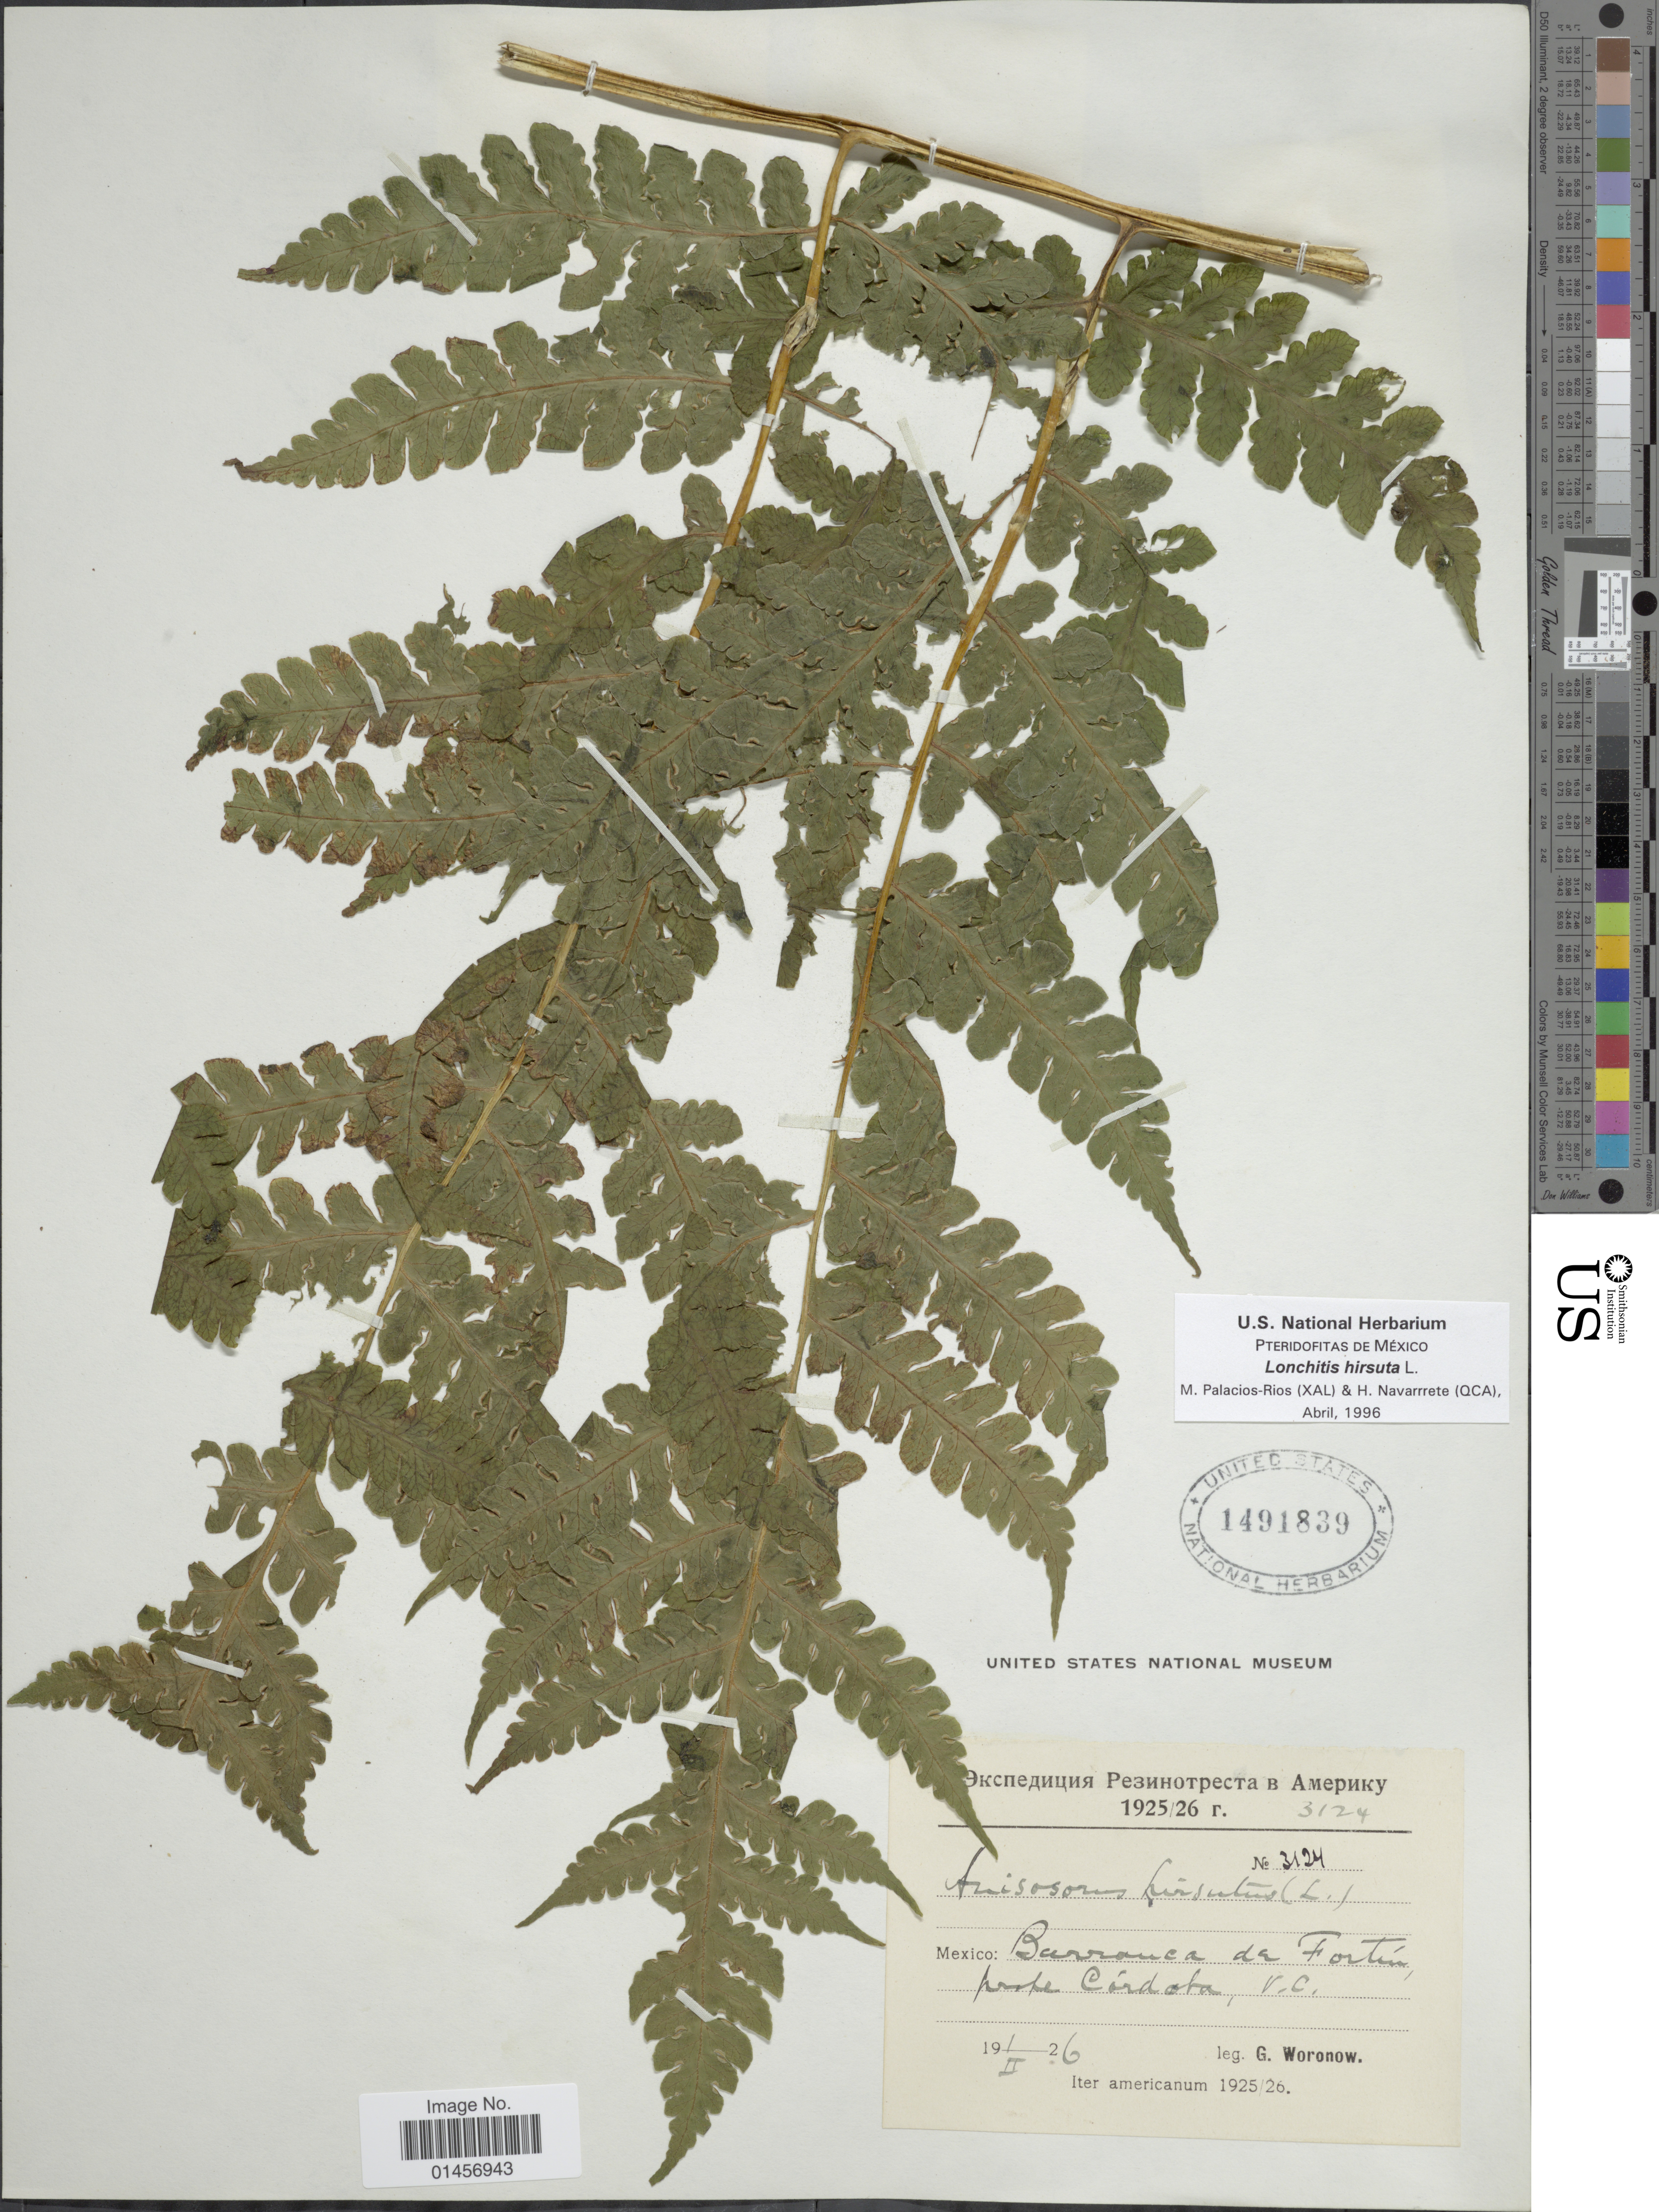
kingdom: Plantae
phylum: Tracheophyta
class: Polypodiopsida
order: Polypodiales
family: Lonchitidaceae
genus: Lonchitis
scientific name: Lonchitis hirsuta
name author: L.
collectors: G. Woronow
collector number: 3124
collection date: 1926-02-01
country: Mexico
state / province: México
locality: Mexico, Burranca de Fortin prope Cordoba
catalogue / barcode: US 1491839